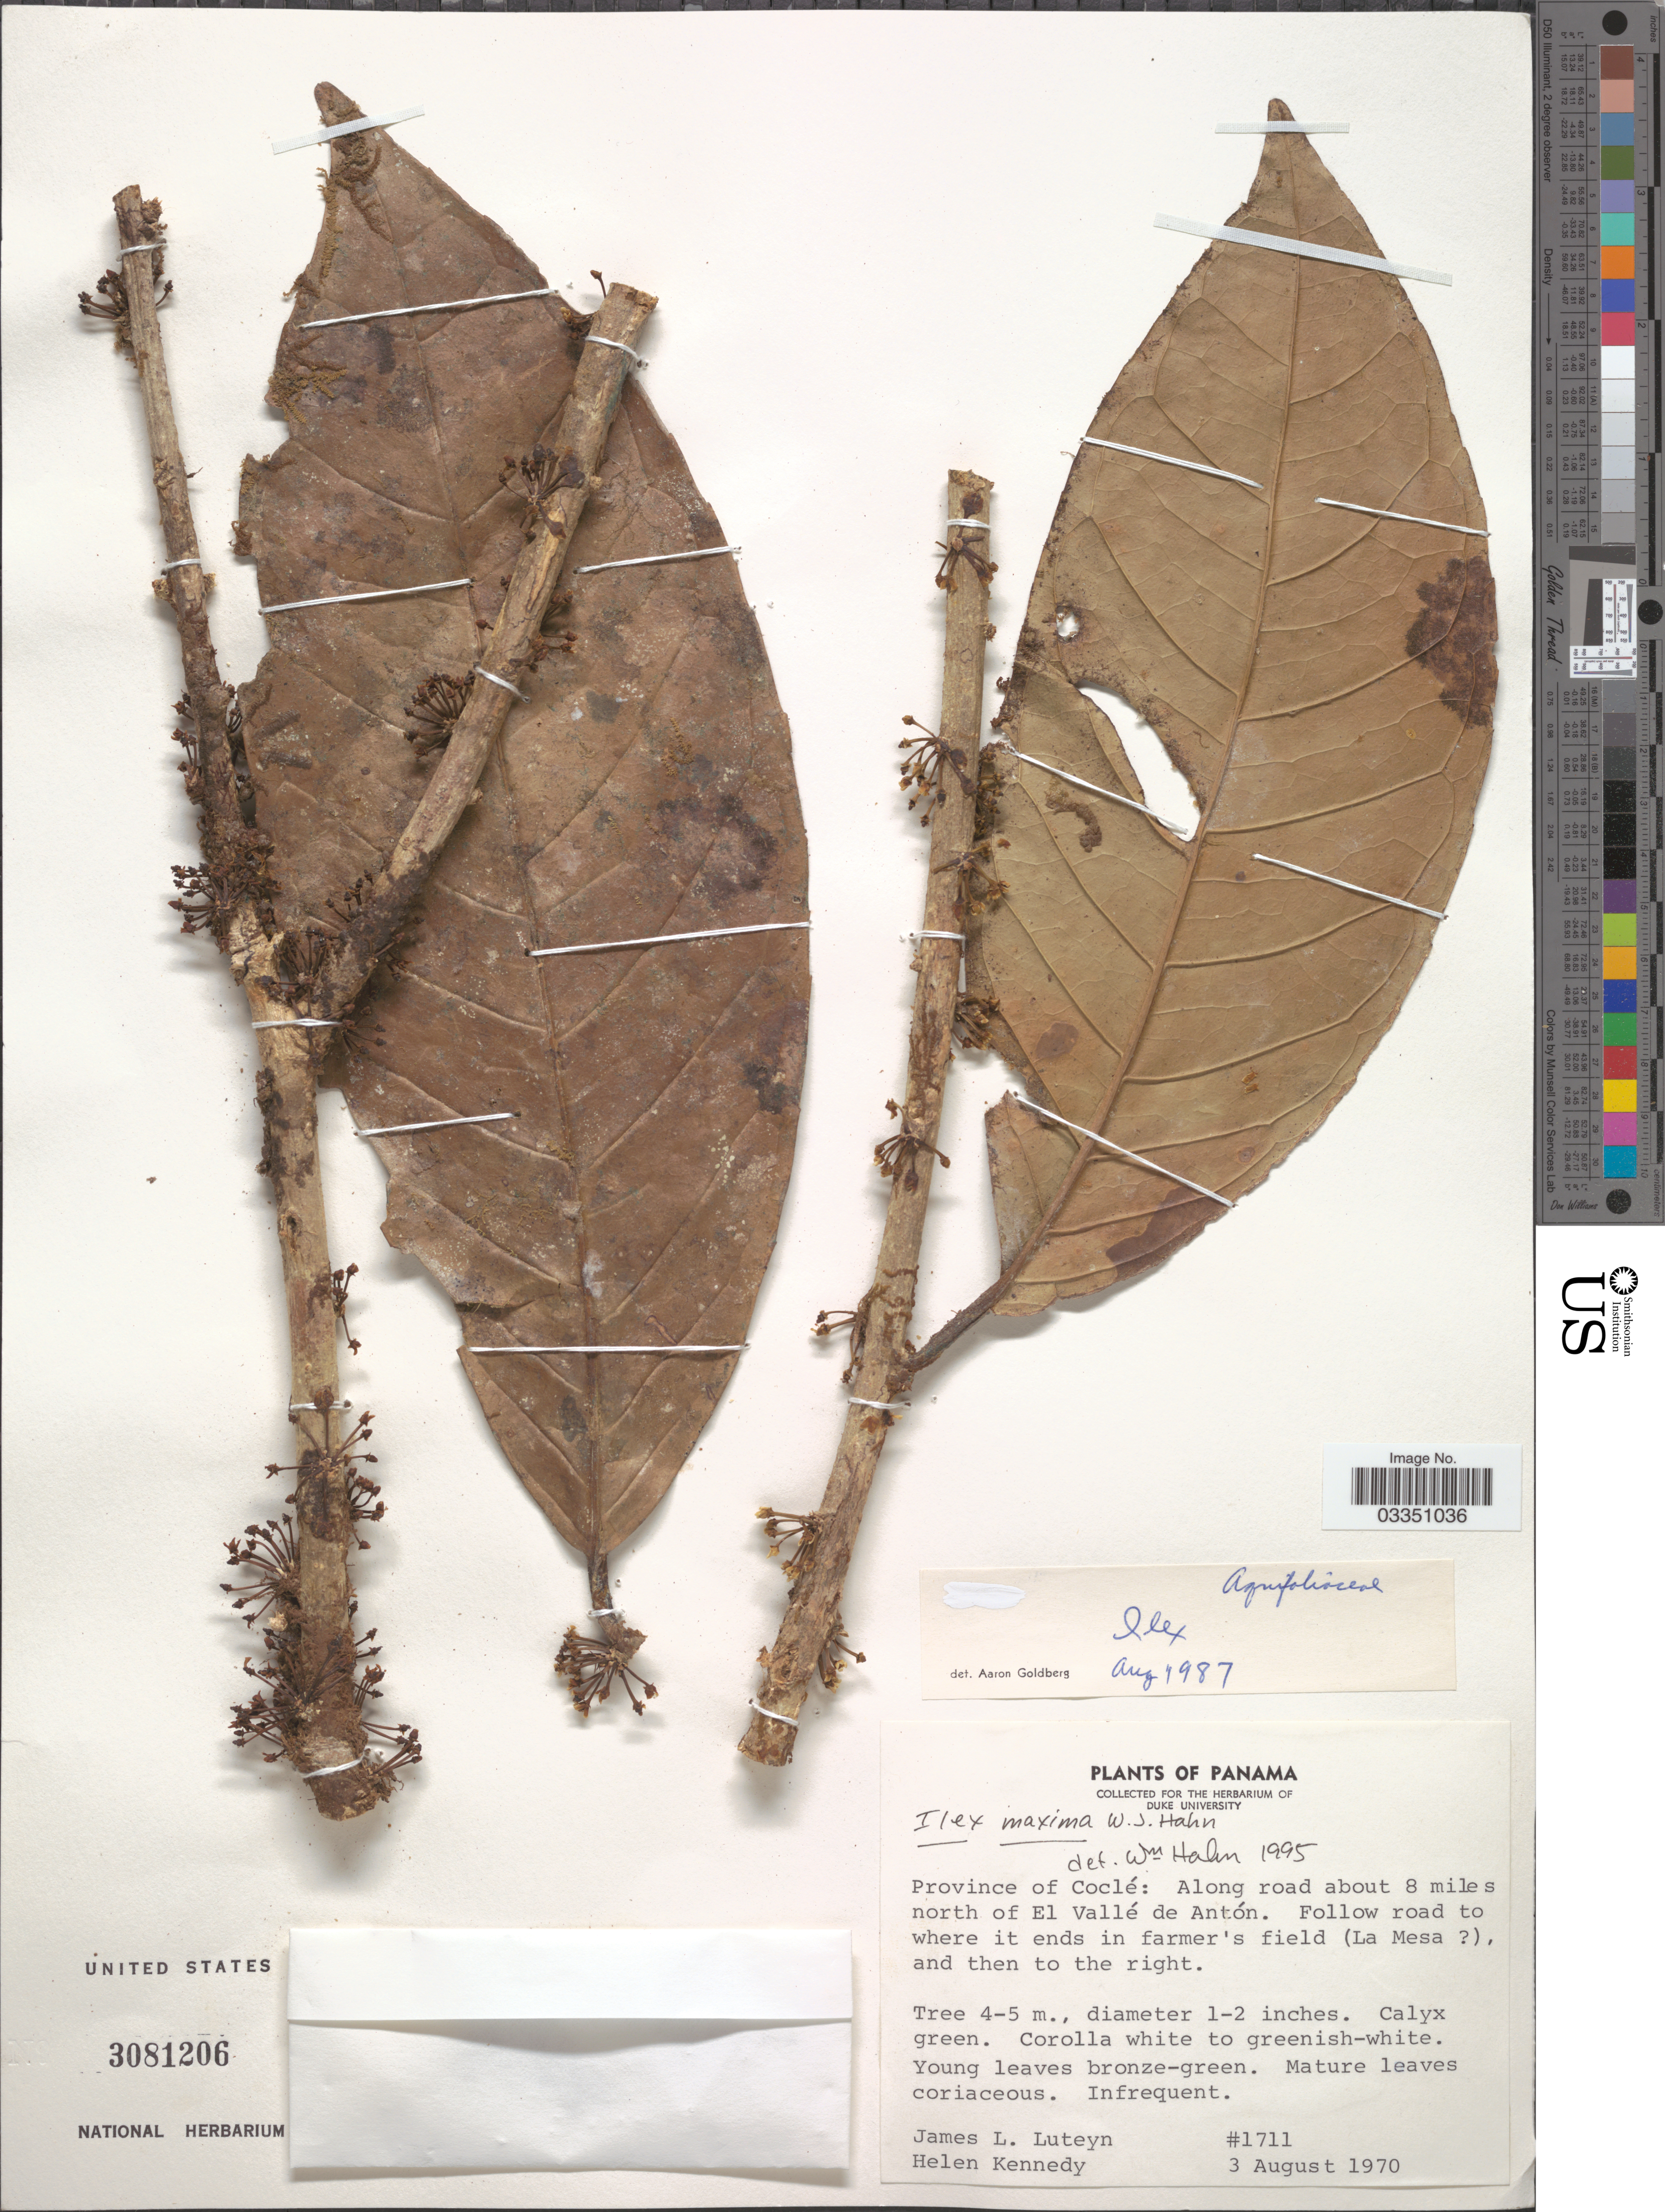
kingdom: Plantae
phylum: Tracheophyta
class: Magnoliopsida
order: Aquifoliales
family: Aquifoliaceae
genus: Ilex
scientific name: Ilex maxima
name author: W.J. Hahn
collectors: J. Luteyn & H. Kennedy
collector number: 1711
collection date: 1970-08-03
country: Panama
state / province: Coclé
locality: Along road about 8 miles north of El Vallé de Antón. Follow road where it ends in farmer's field (La Mesa [unsure placement]), and then to the right.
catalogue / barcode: US 3081206